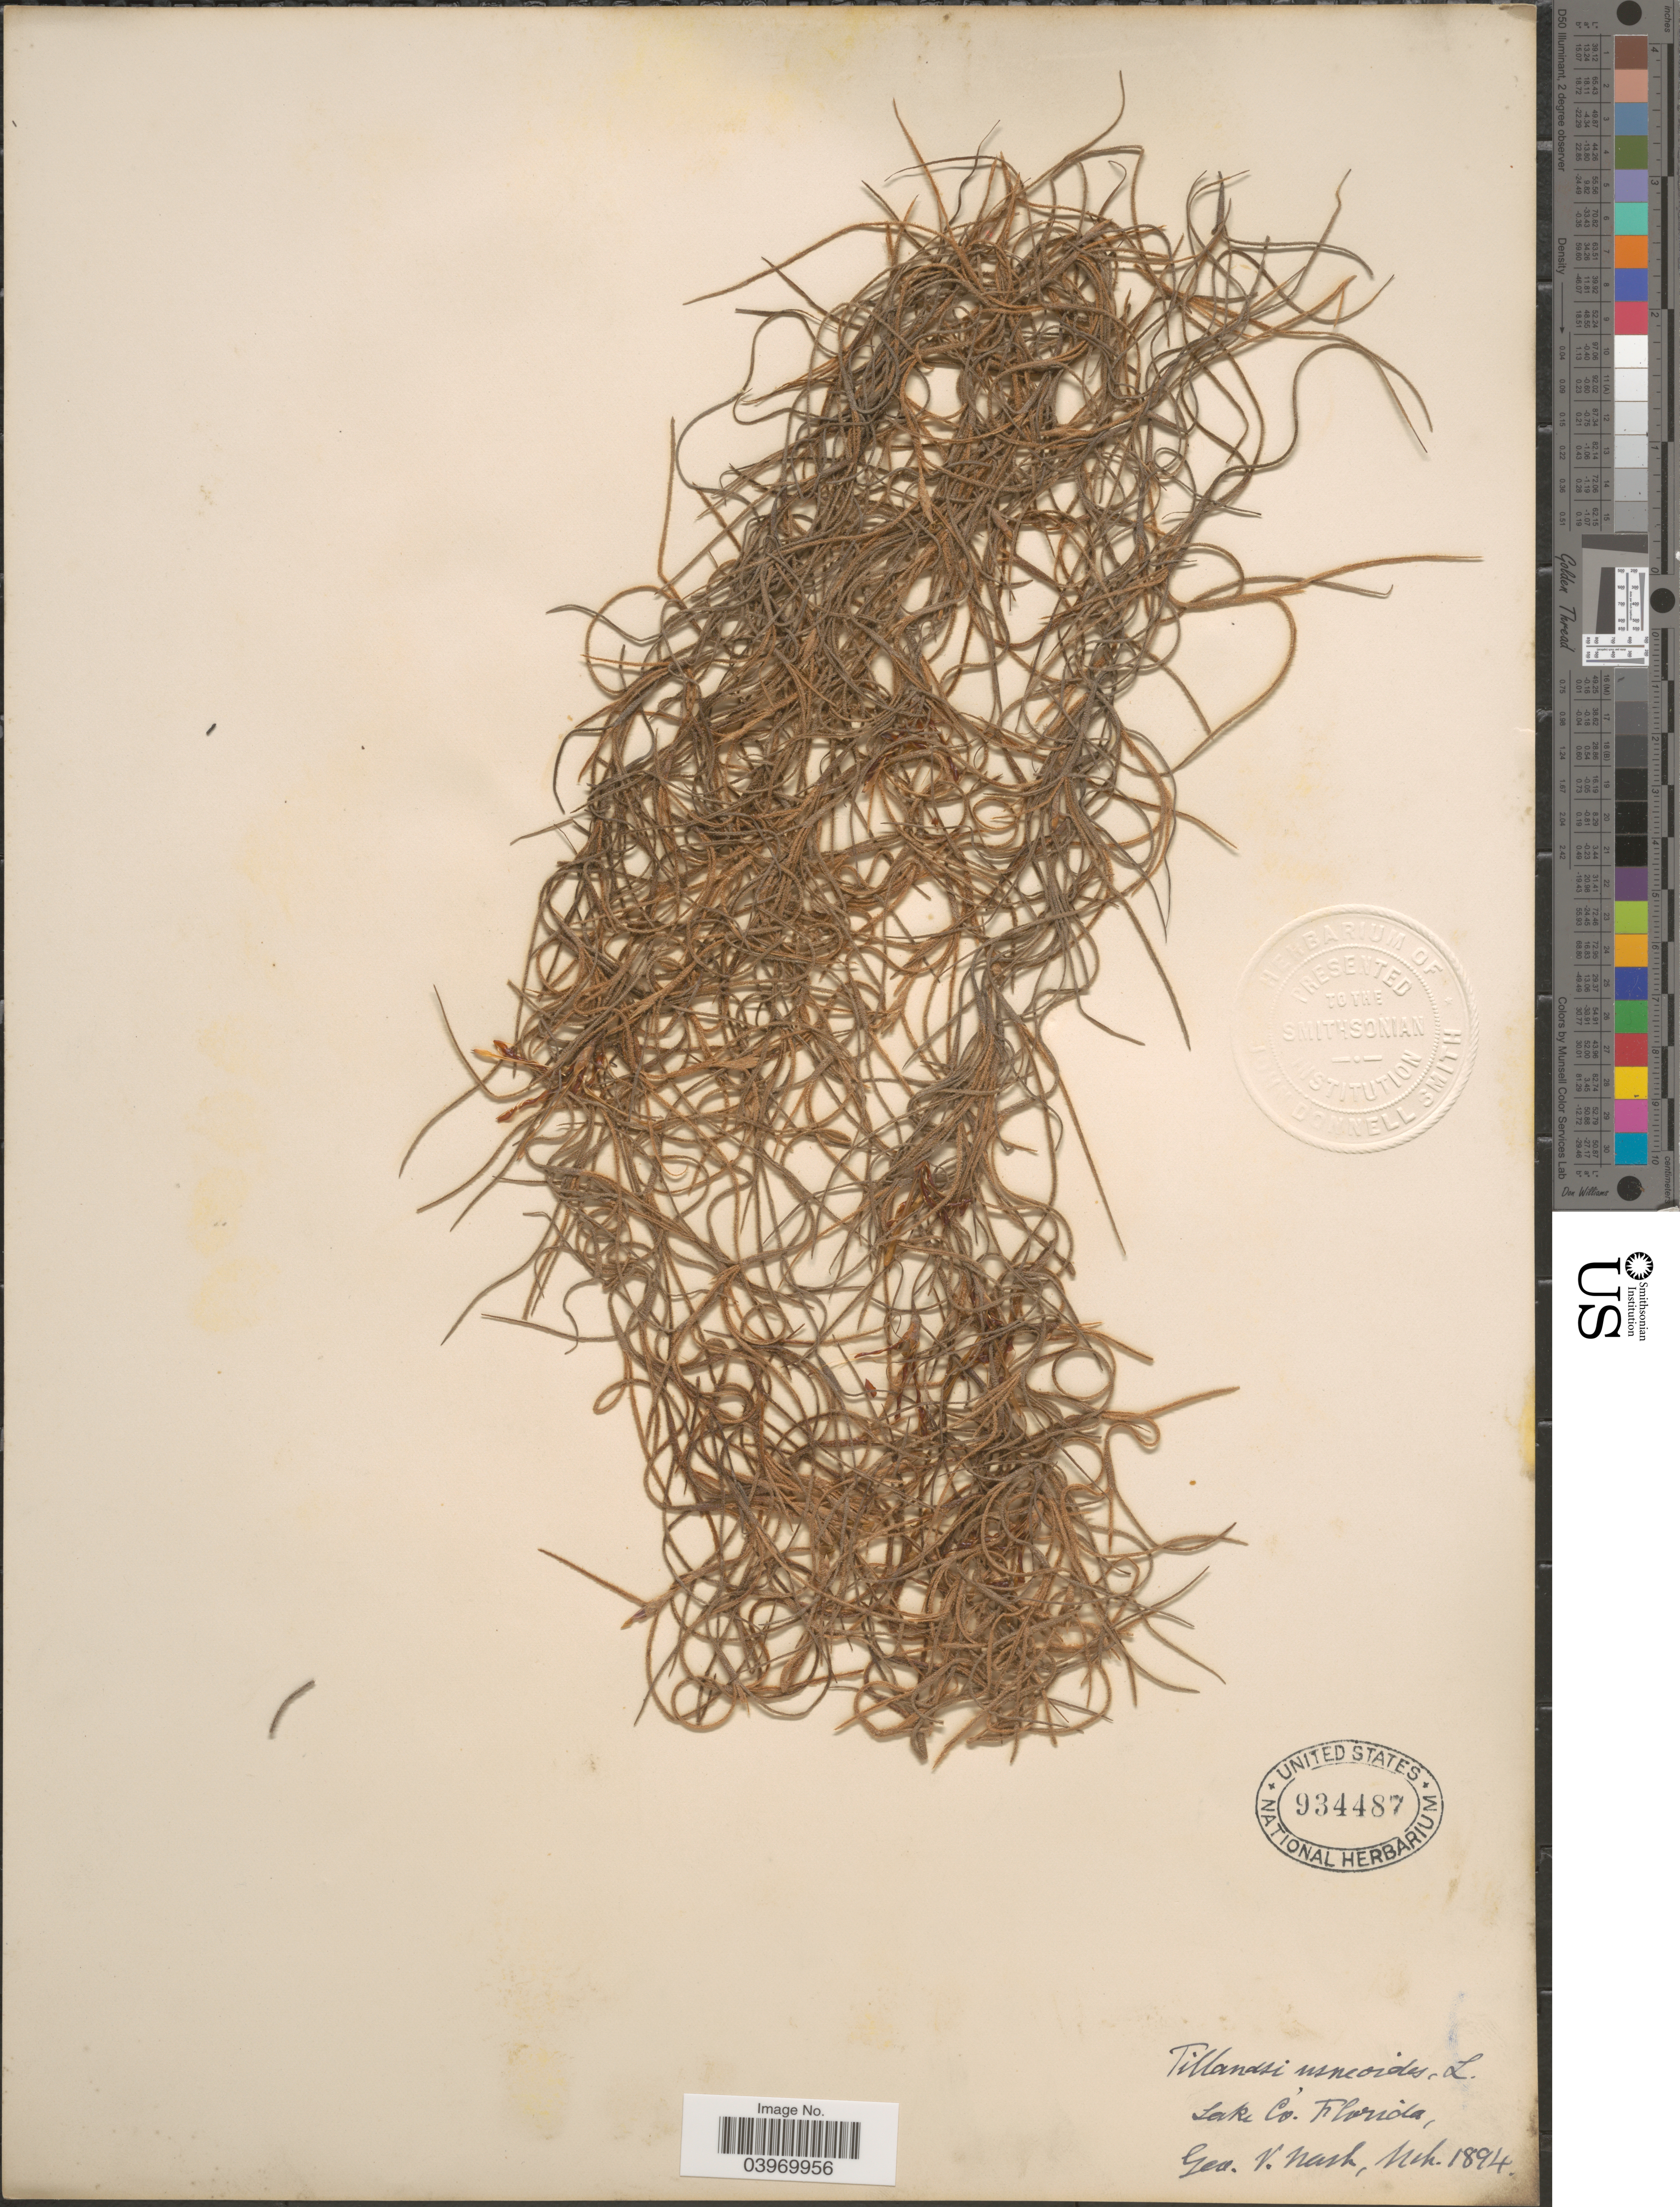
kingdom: Plantae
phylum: Tracheophyta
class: Liliopsida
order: Poales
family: Bromeliaceae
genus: Tillandsia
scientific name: Tillandsia usneoides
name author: (L.) L.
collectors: G. V. Nash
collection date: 1894-03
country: United States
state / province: Florida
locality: Lake Co.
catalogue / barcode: US 934487